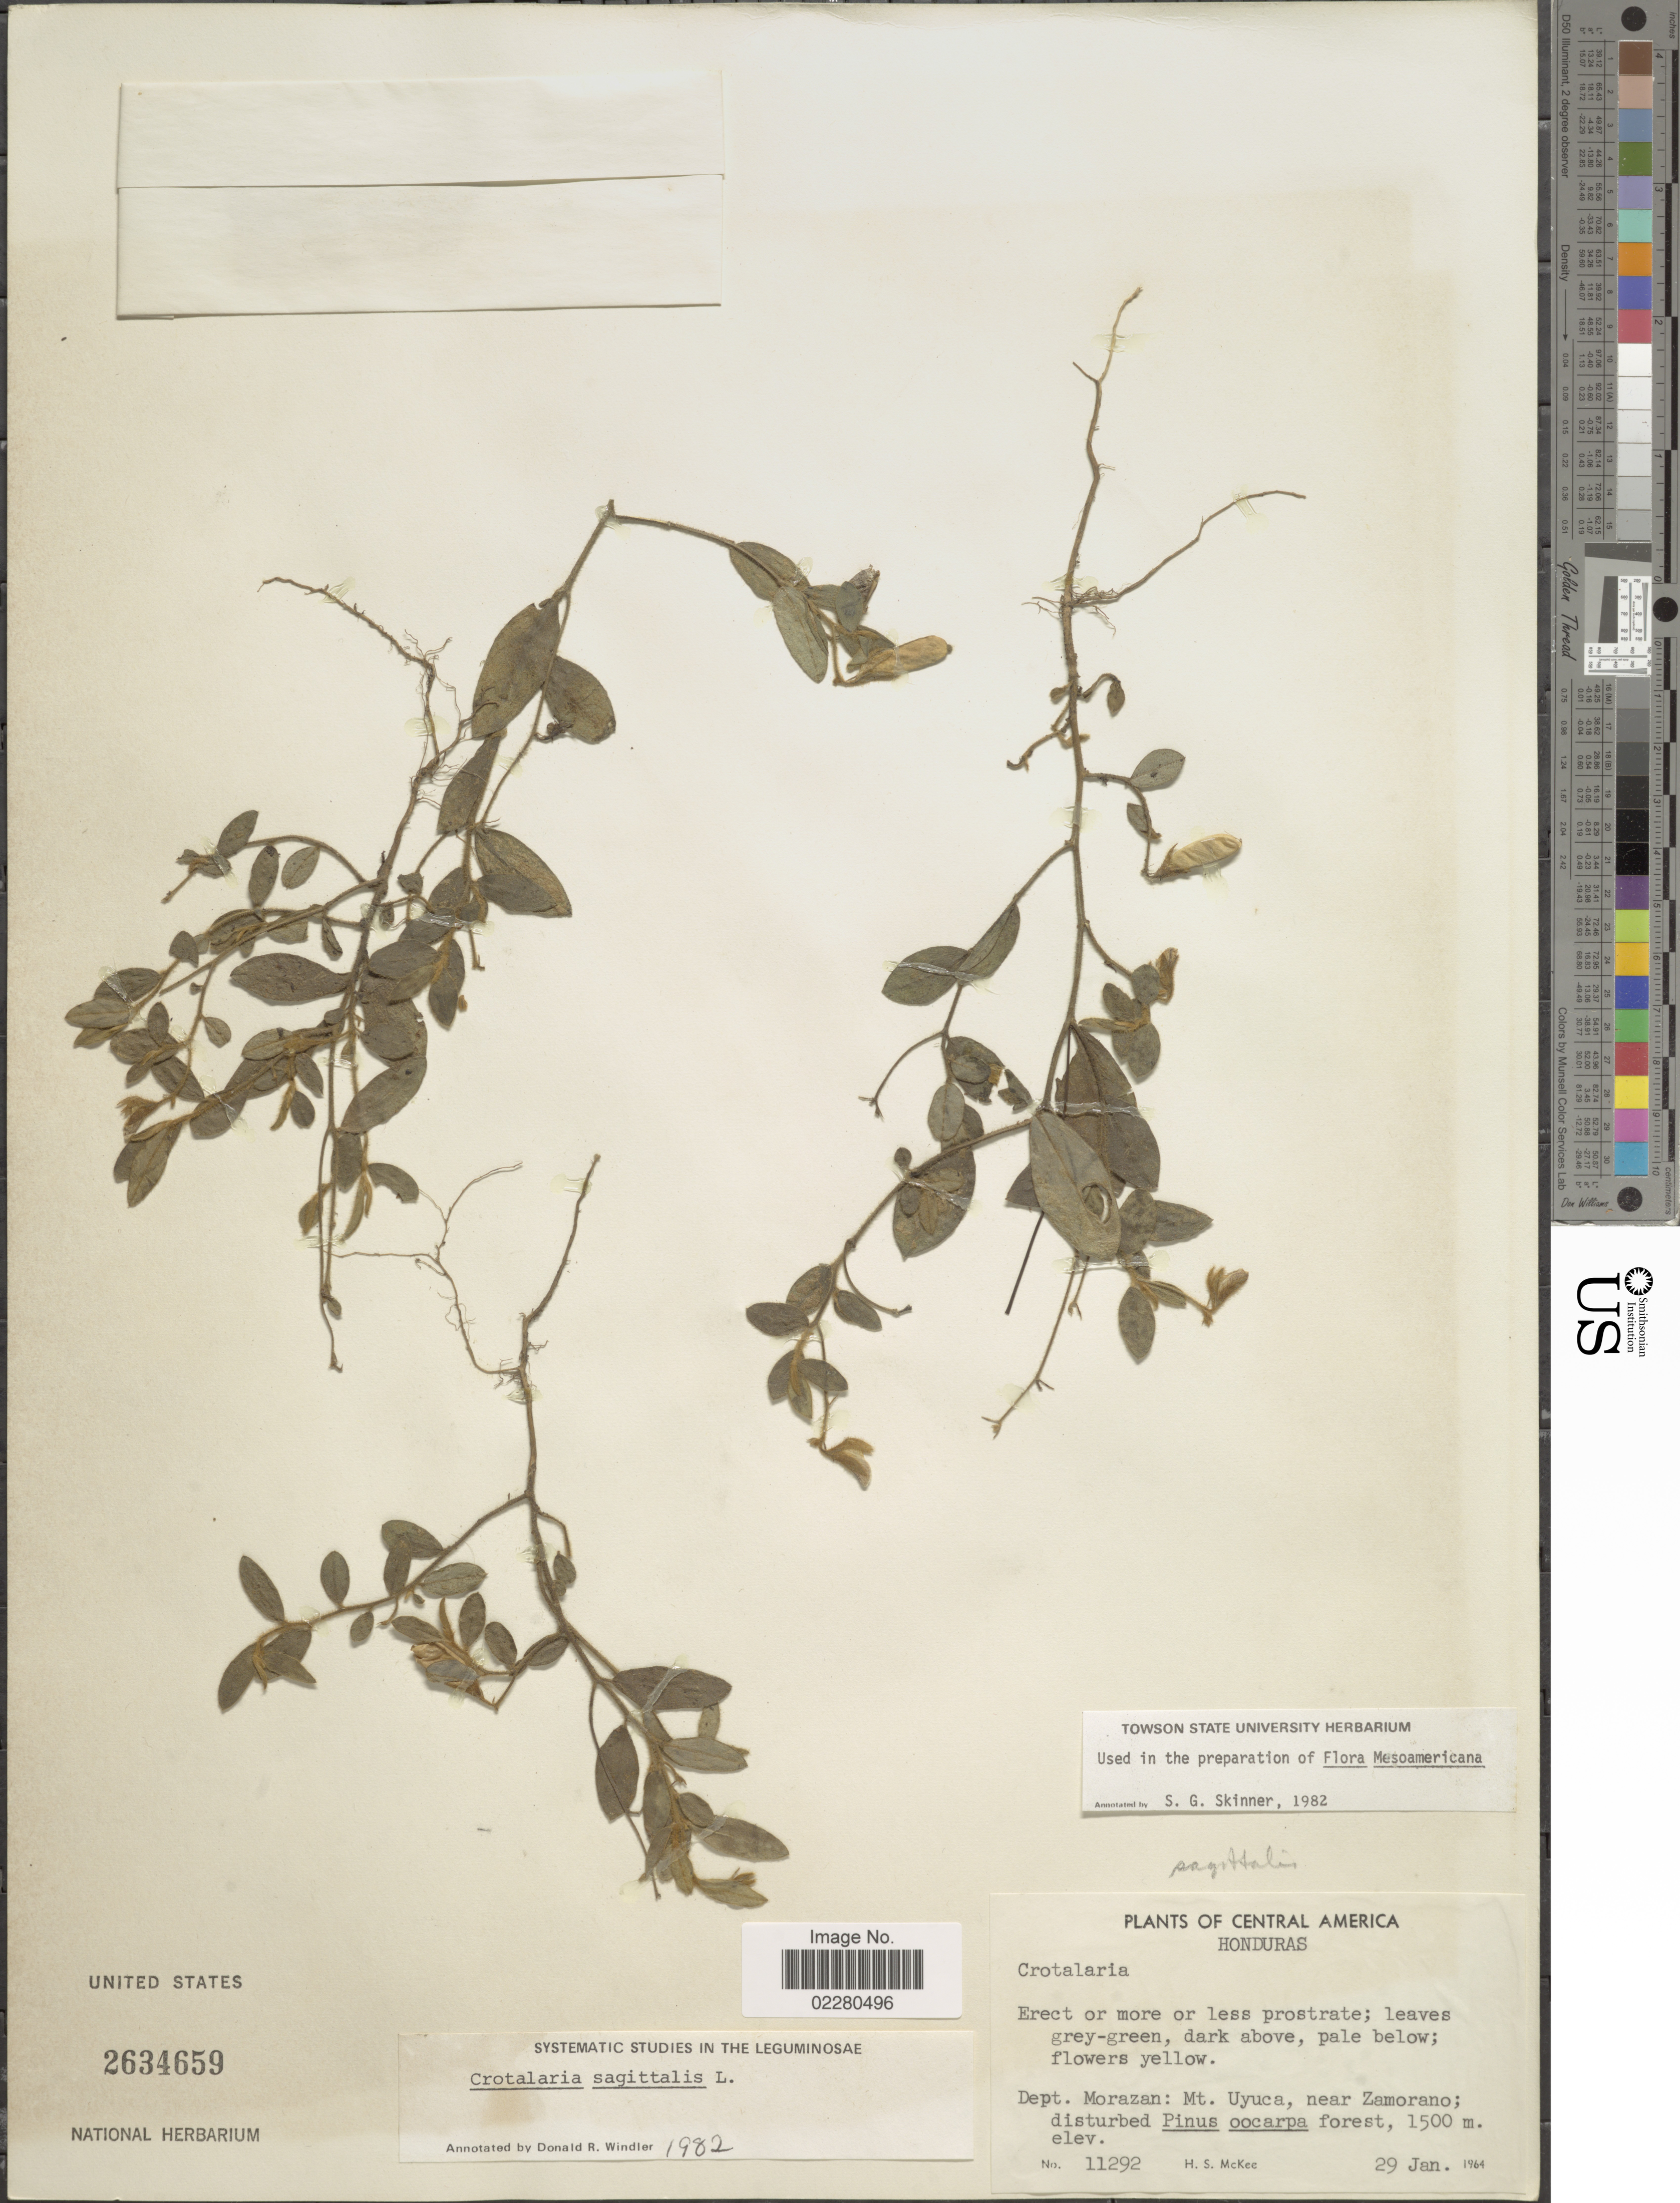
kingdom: Plantae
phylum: Tracheophyta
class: Magnoliopsida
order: Fabales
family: Fabaceae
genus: Crotalaria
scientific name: Crotalaria sagittalis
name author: L.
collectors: H. S. McKee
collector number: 11292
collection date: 1964-01-29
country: Honduras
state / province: Fco. Morazán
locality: Dept. Morazan: Mt. Uyuca, near Zamorano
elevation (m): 1500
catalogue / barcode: US 2634659